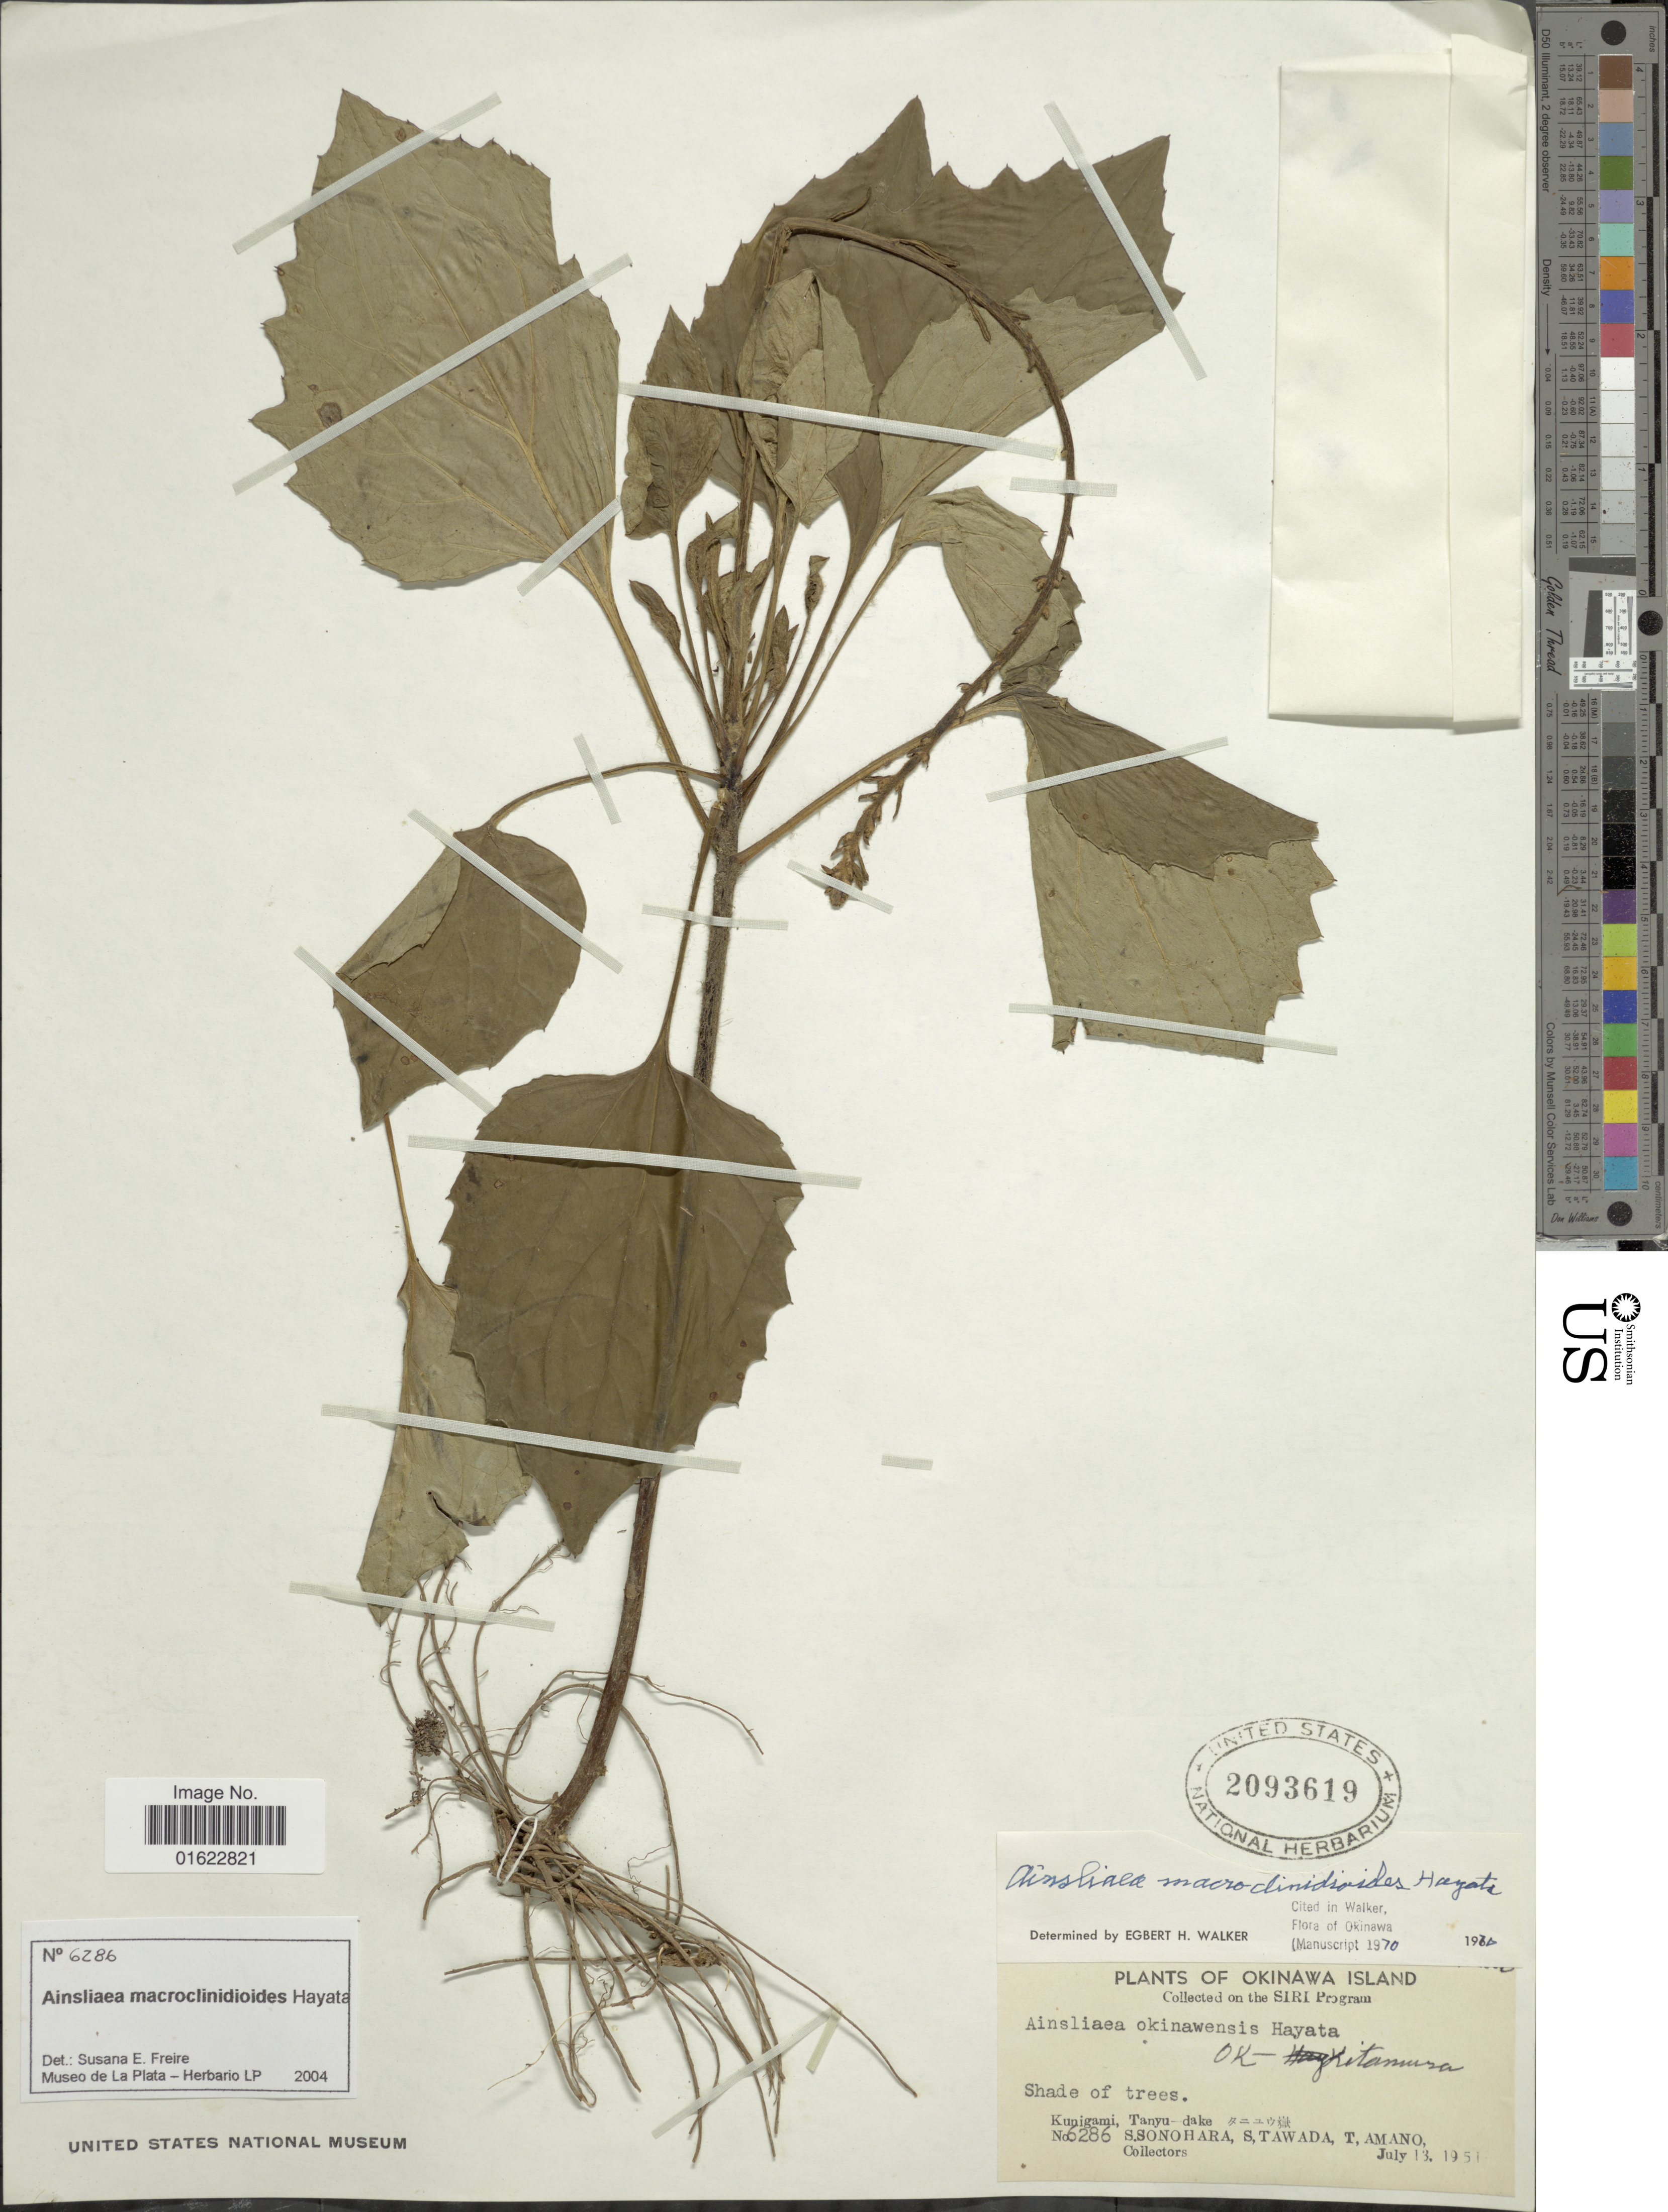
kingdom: Plantae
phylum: Tracheophyta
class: Magnoliopsida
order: Asterales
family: Asteraceae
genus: Ainsliaea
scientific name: Ainsliaea macroclinidioides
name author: Hayata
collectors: S. Sonohara, S. Tawada & T. Amano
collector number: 6286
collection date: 1951-07-13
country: Japan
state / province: Okinawa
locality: Okinawa Island. Kunigami, Tanyu-dake, X.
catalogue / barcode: US 2093619